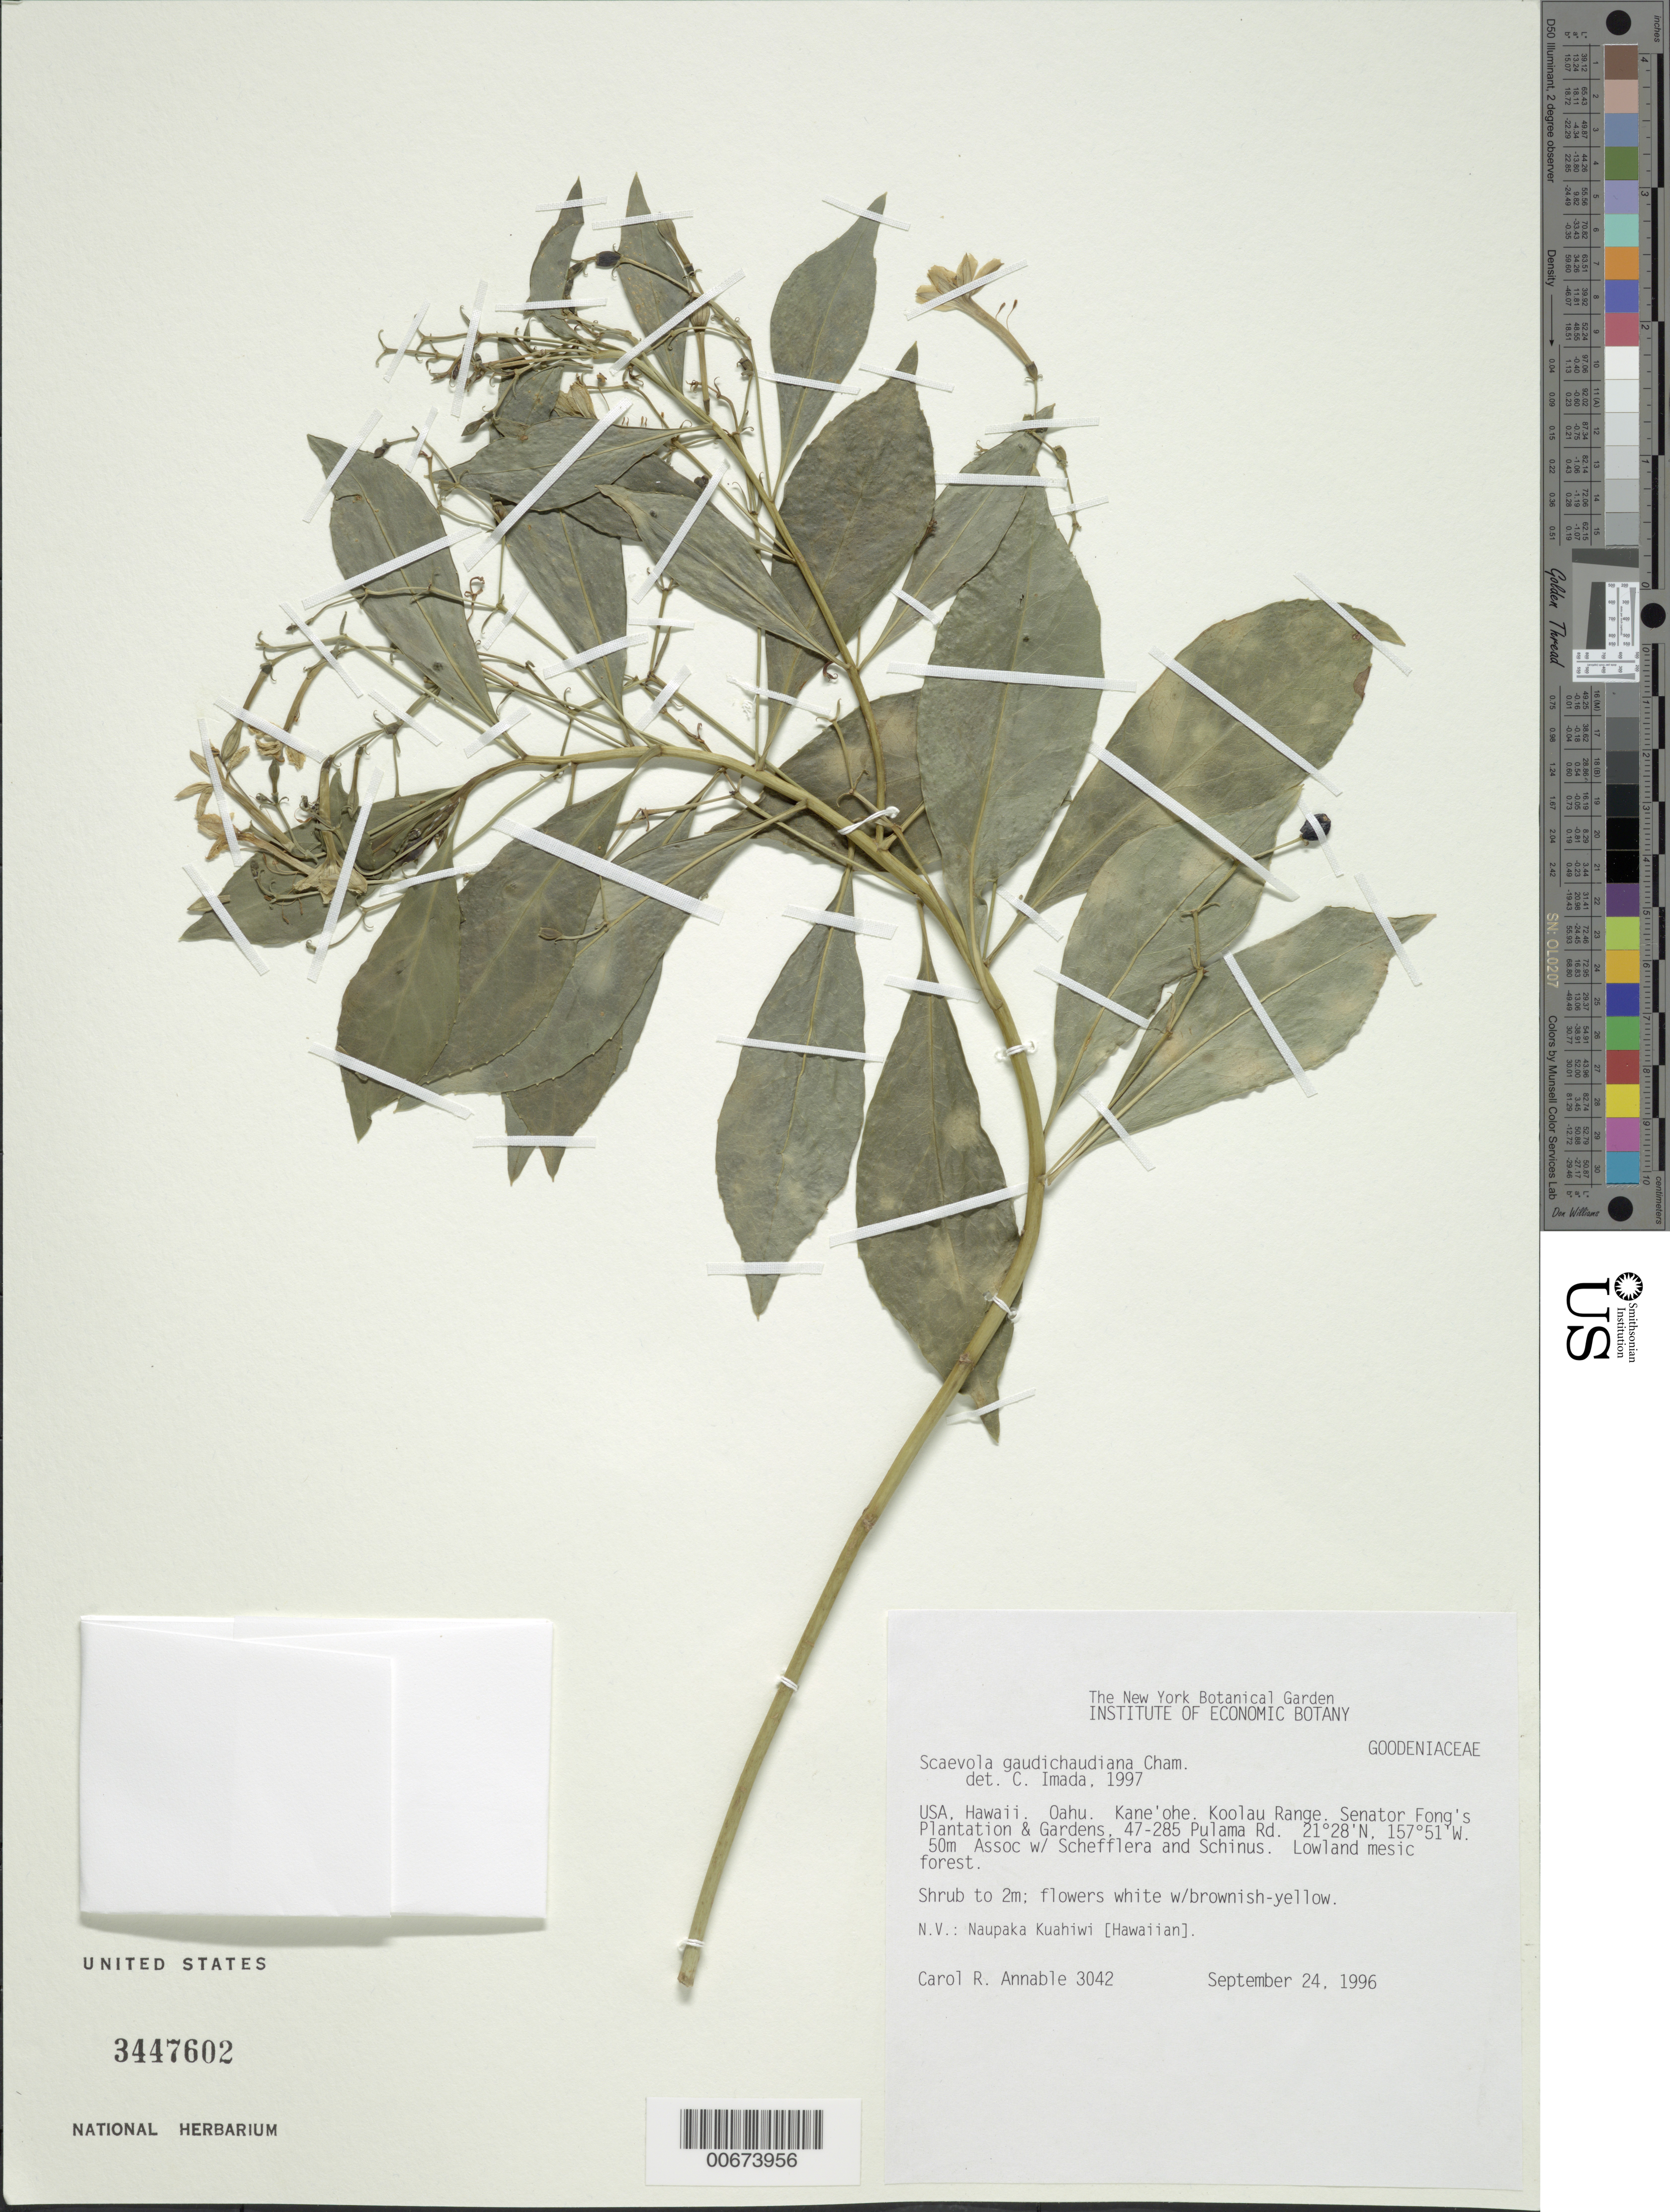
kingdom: Plantae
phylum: Tracheophyta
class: Magnoliopsida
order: Asterales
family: Goodeniaceae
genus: Scaevola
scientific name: Scaevola gaudichaudiana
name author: Cham.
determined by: Imada, C.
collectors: C. R. Annable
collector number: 3042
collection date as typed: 24 Sep 1996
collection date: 1996-09-24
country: United States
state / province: Hawaii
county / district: Honolulu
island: Oahu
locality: Kane'ohe, Koolau Range, Senator Fong's Plantation and Gardens, 47-285 Pulama Rd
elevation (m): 50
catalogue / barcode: US 3447602